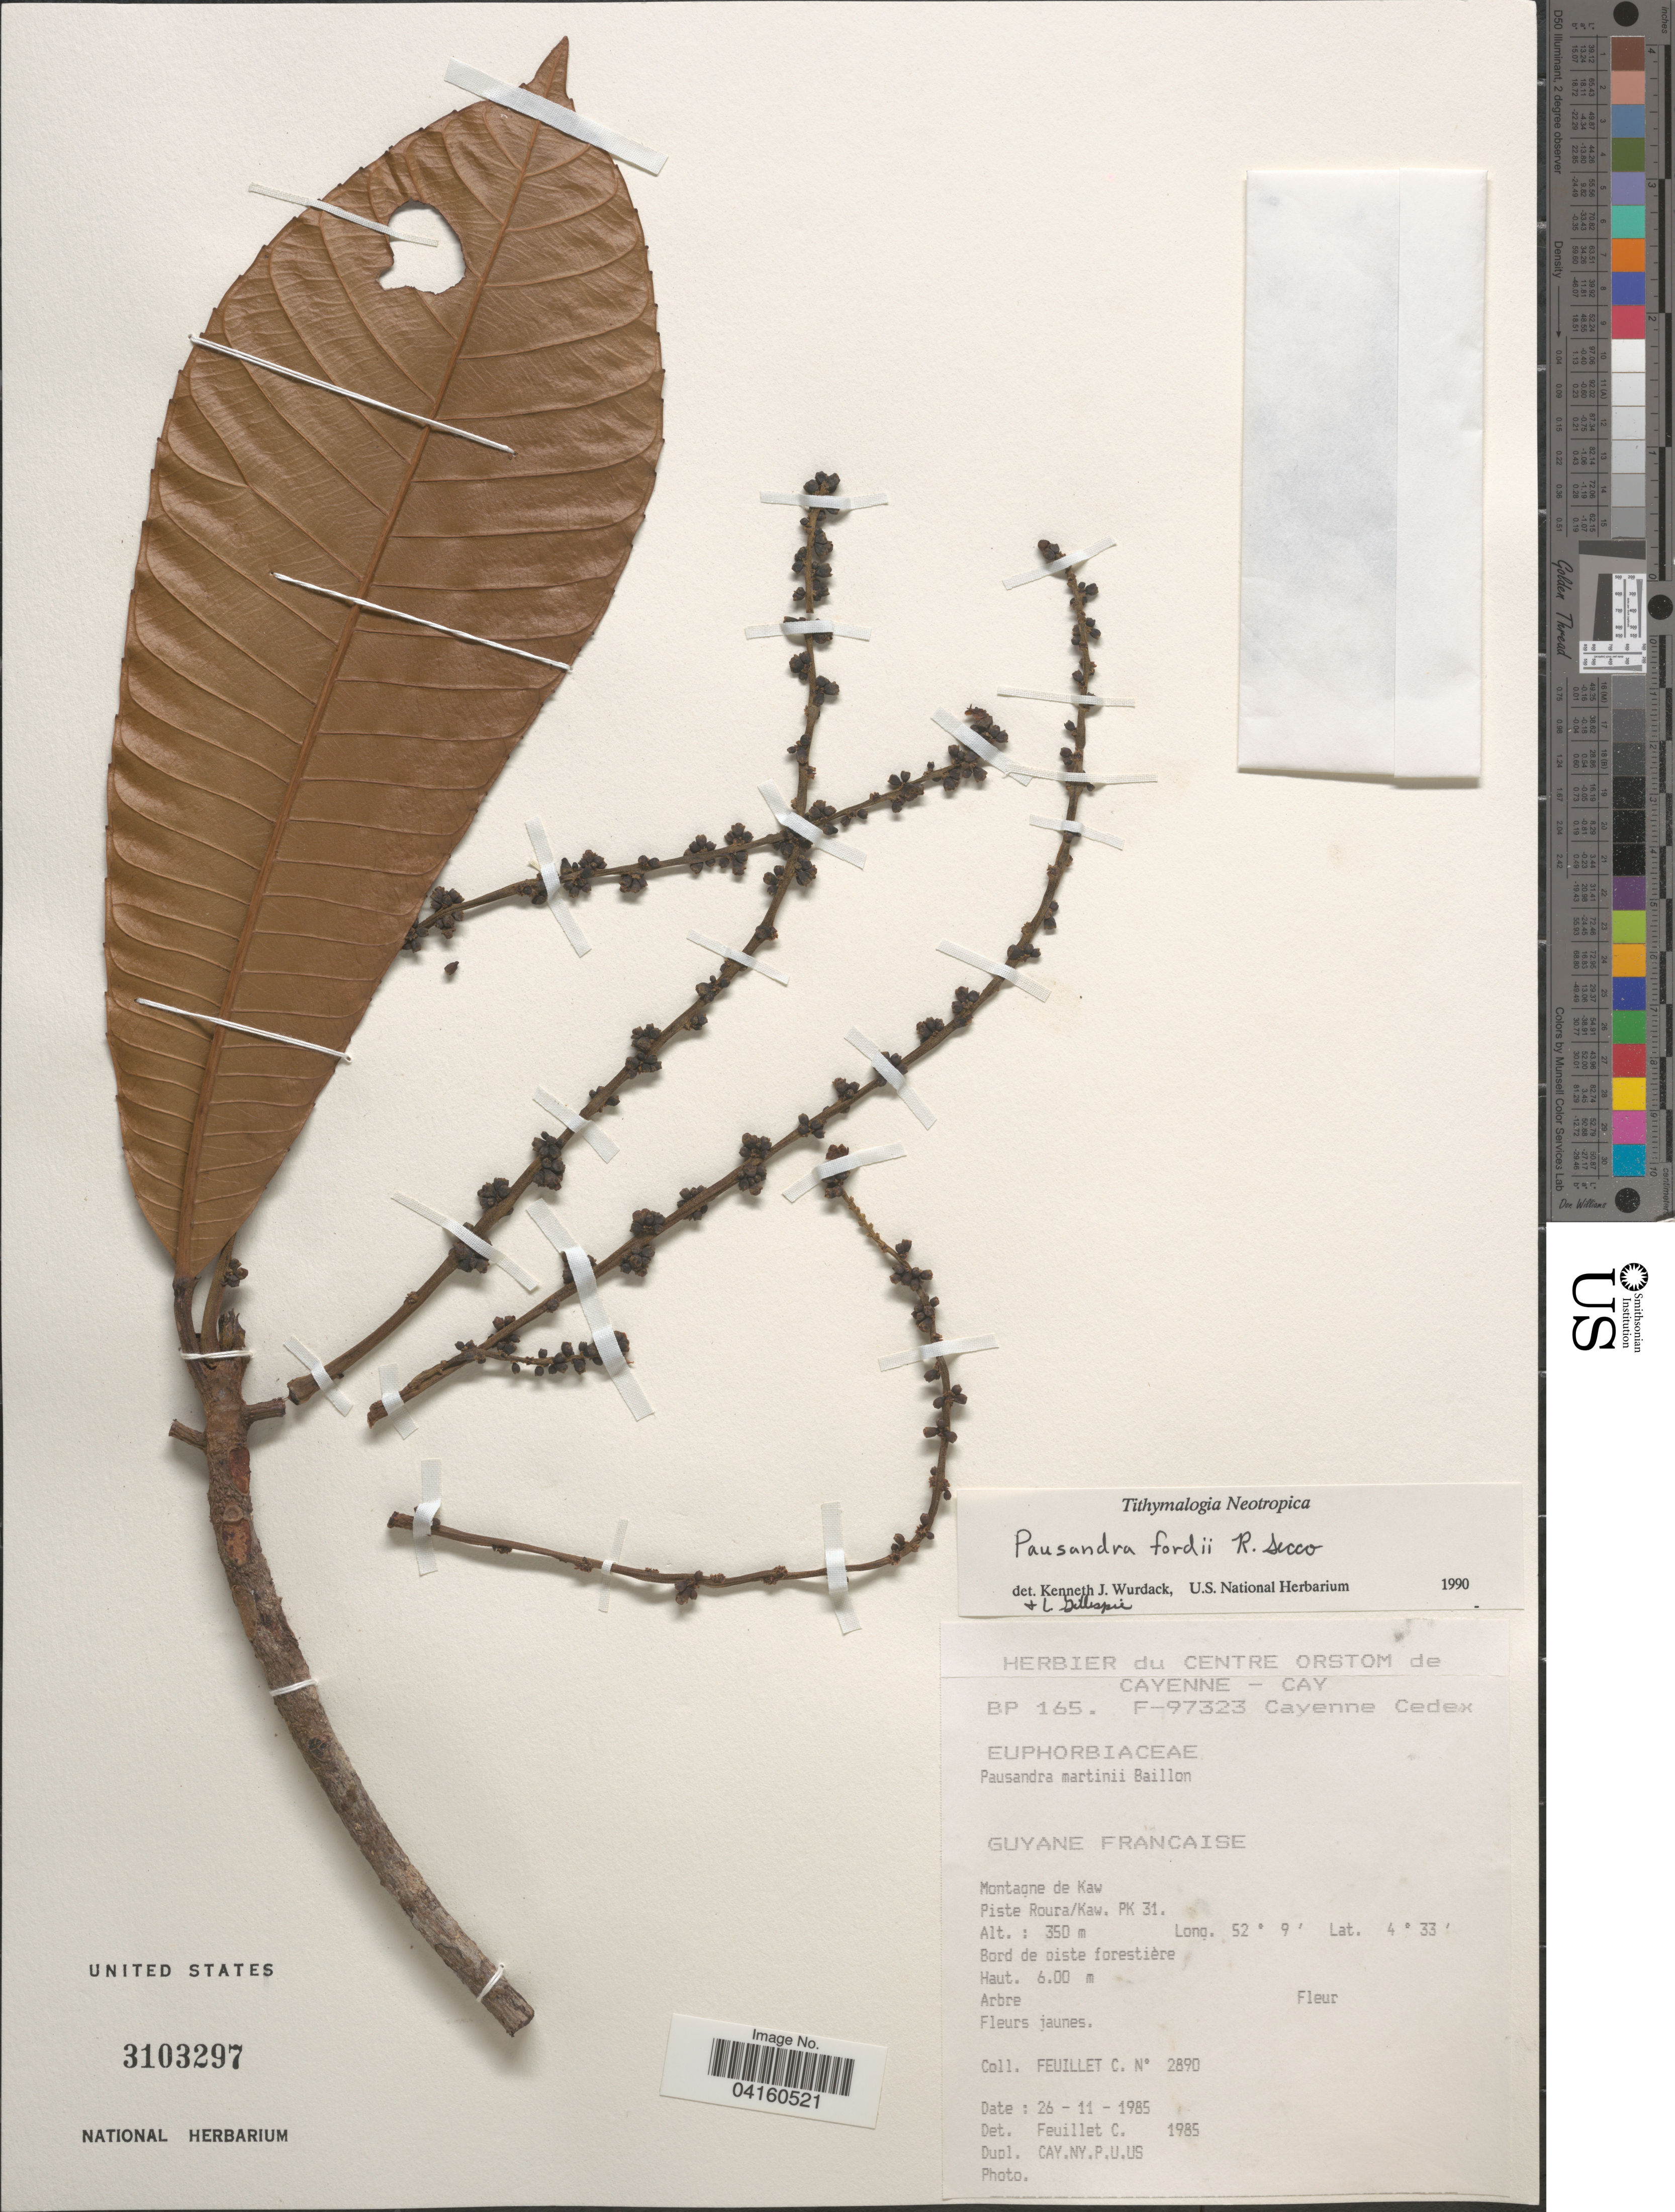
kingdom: Plantae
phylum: Tracheophyta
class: Magnoliopsida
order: Malpighiales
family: Euphorbiaceae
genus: Pausandra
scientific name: Pausandra fordii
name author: Secco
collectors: C. Feuillet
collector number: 2890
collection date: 1985-11-26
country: French Guiana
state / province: Cayenne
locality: Guyane Francaise. Montagne de Kaw. Piste Roura/Kaw. PK 31.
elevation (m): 350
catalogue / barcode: US 3103297